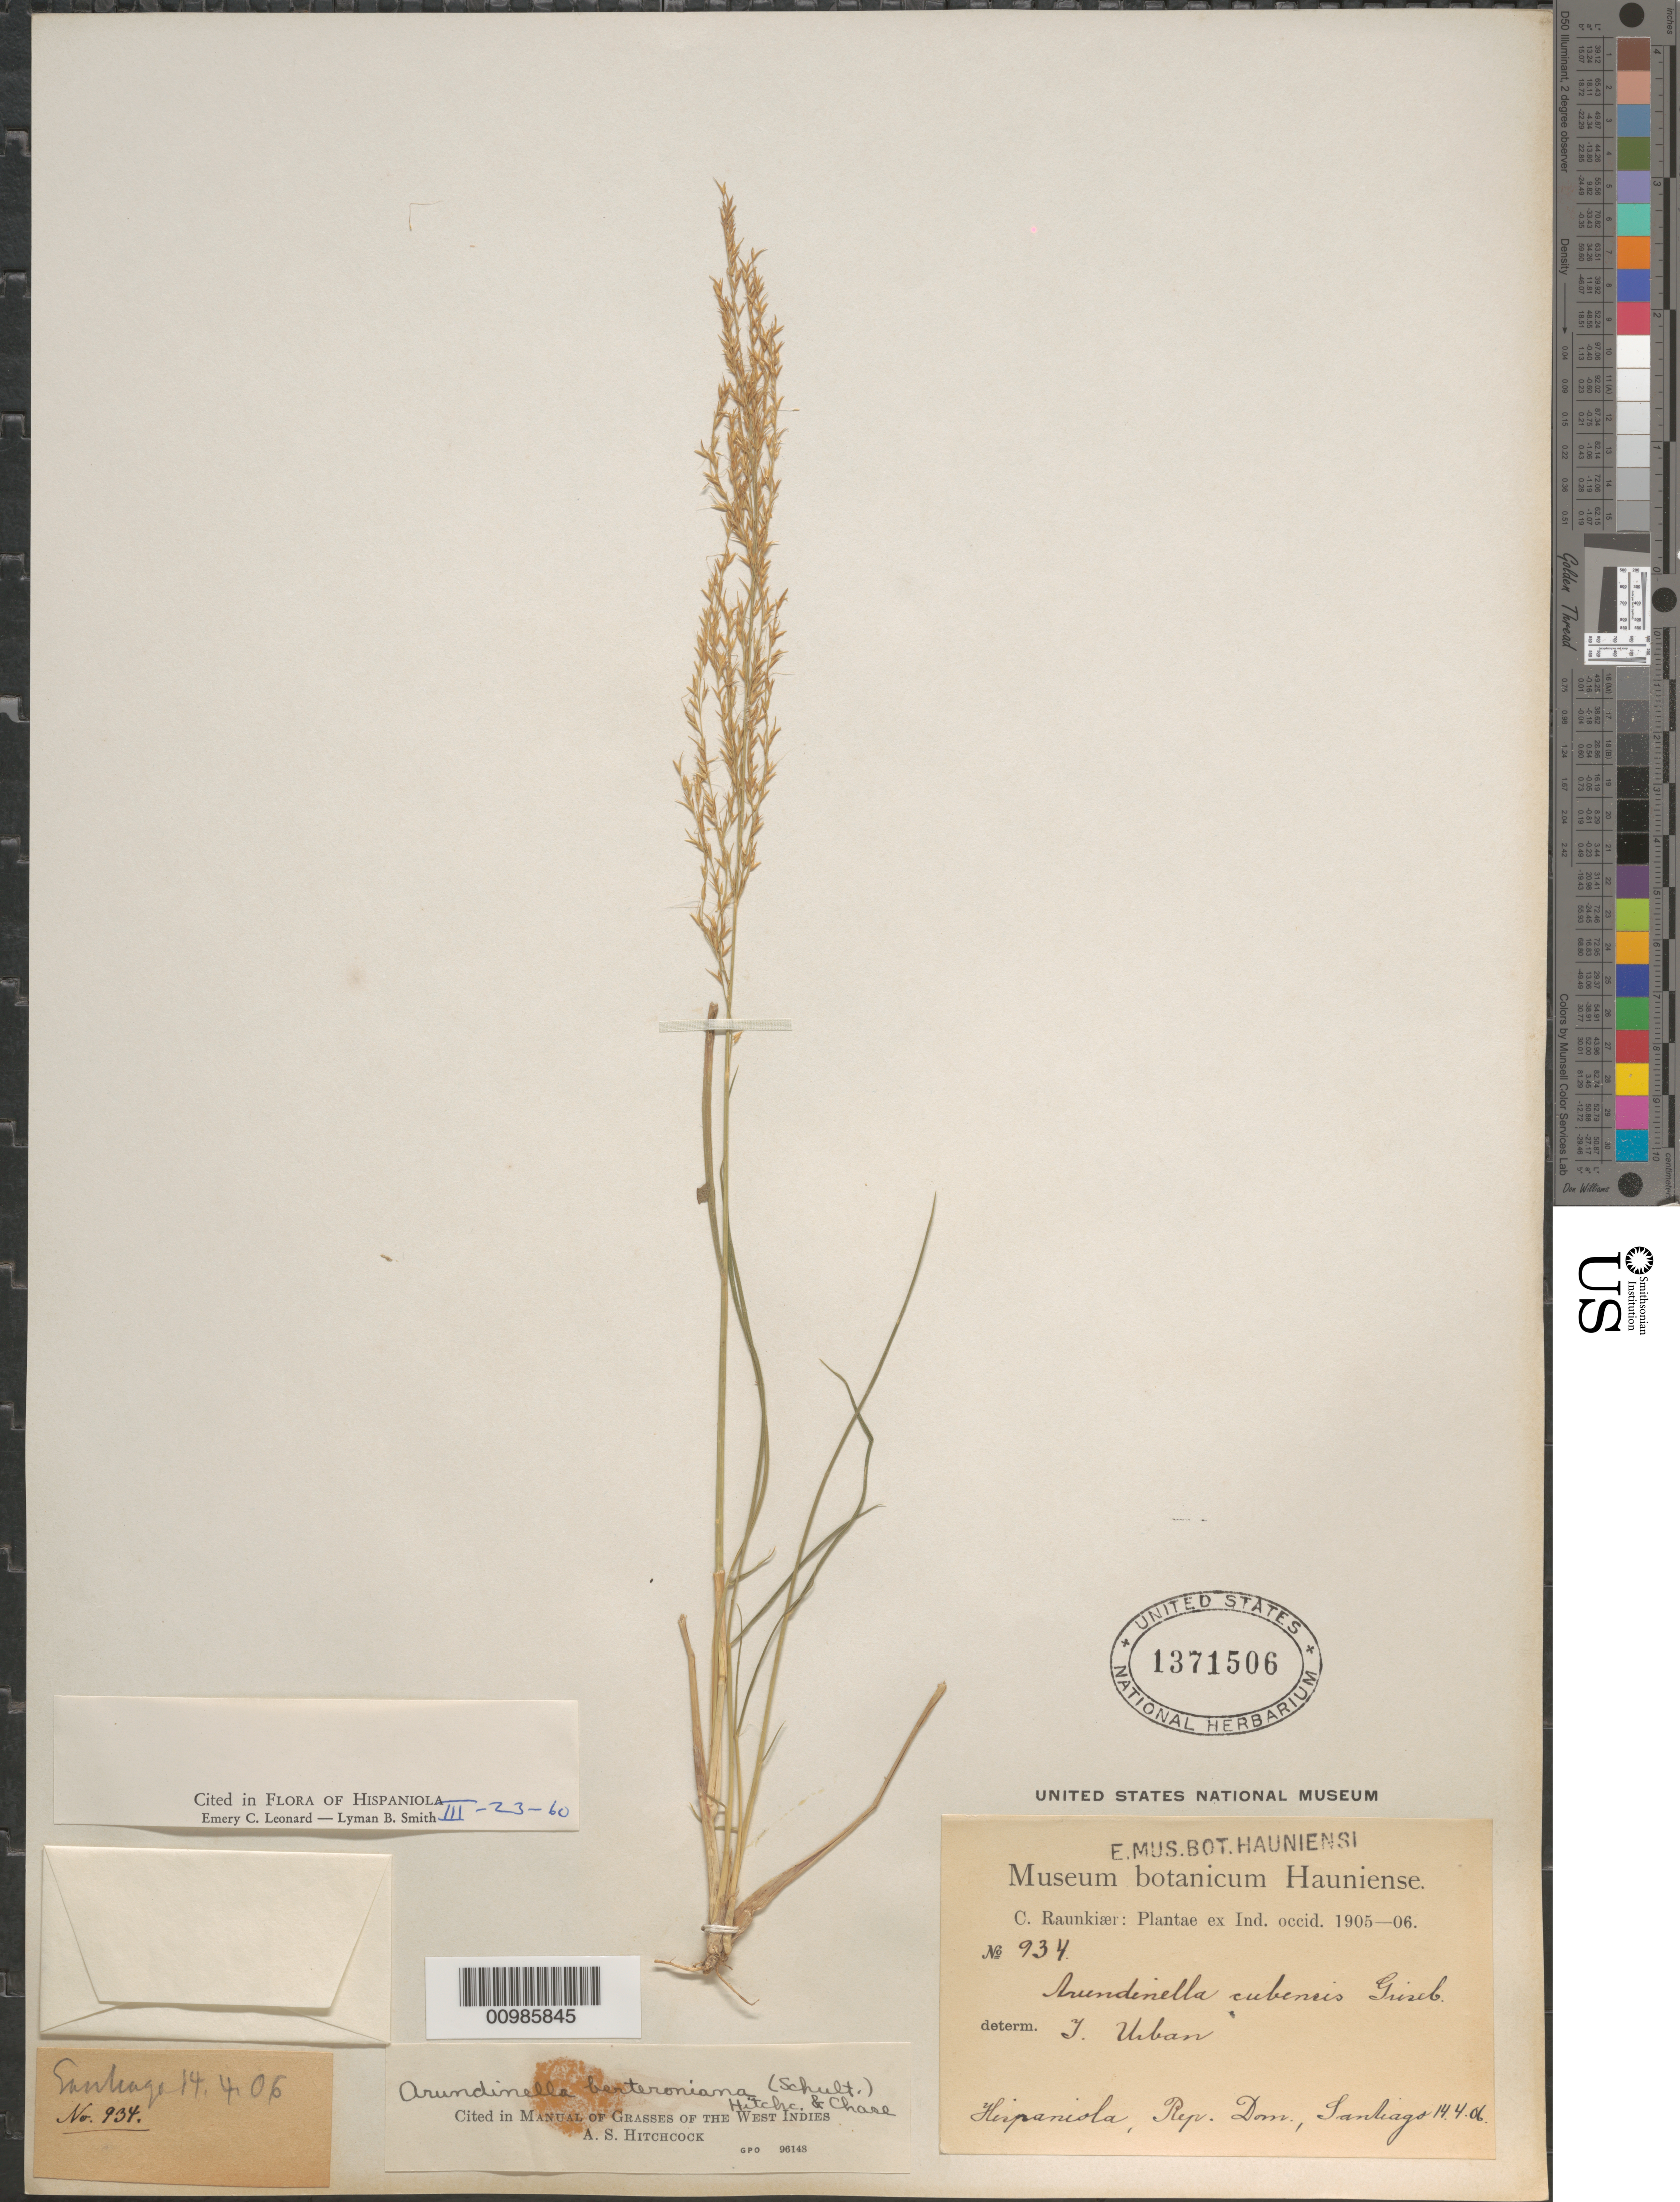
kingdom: Plantae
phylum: Tracheophyta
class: Liliopsida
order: Poales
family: Poaceae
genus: Arundinella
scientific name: Arundinella berteroniana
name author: (Schult.) Hitchc. & Chase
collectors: C. C. Raunkiaer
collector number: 934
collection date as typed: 14 Apr 1906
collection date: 1906-04-14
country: Dominican Republic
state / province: Santiago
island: Hispaniola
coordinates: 0 N, 0 E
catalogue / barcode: US 1371506